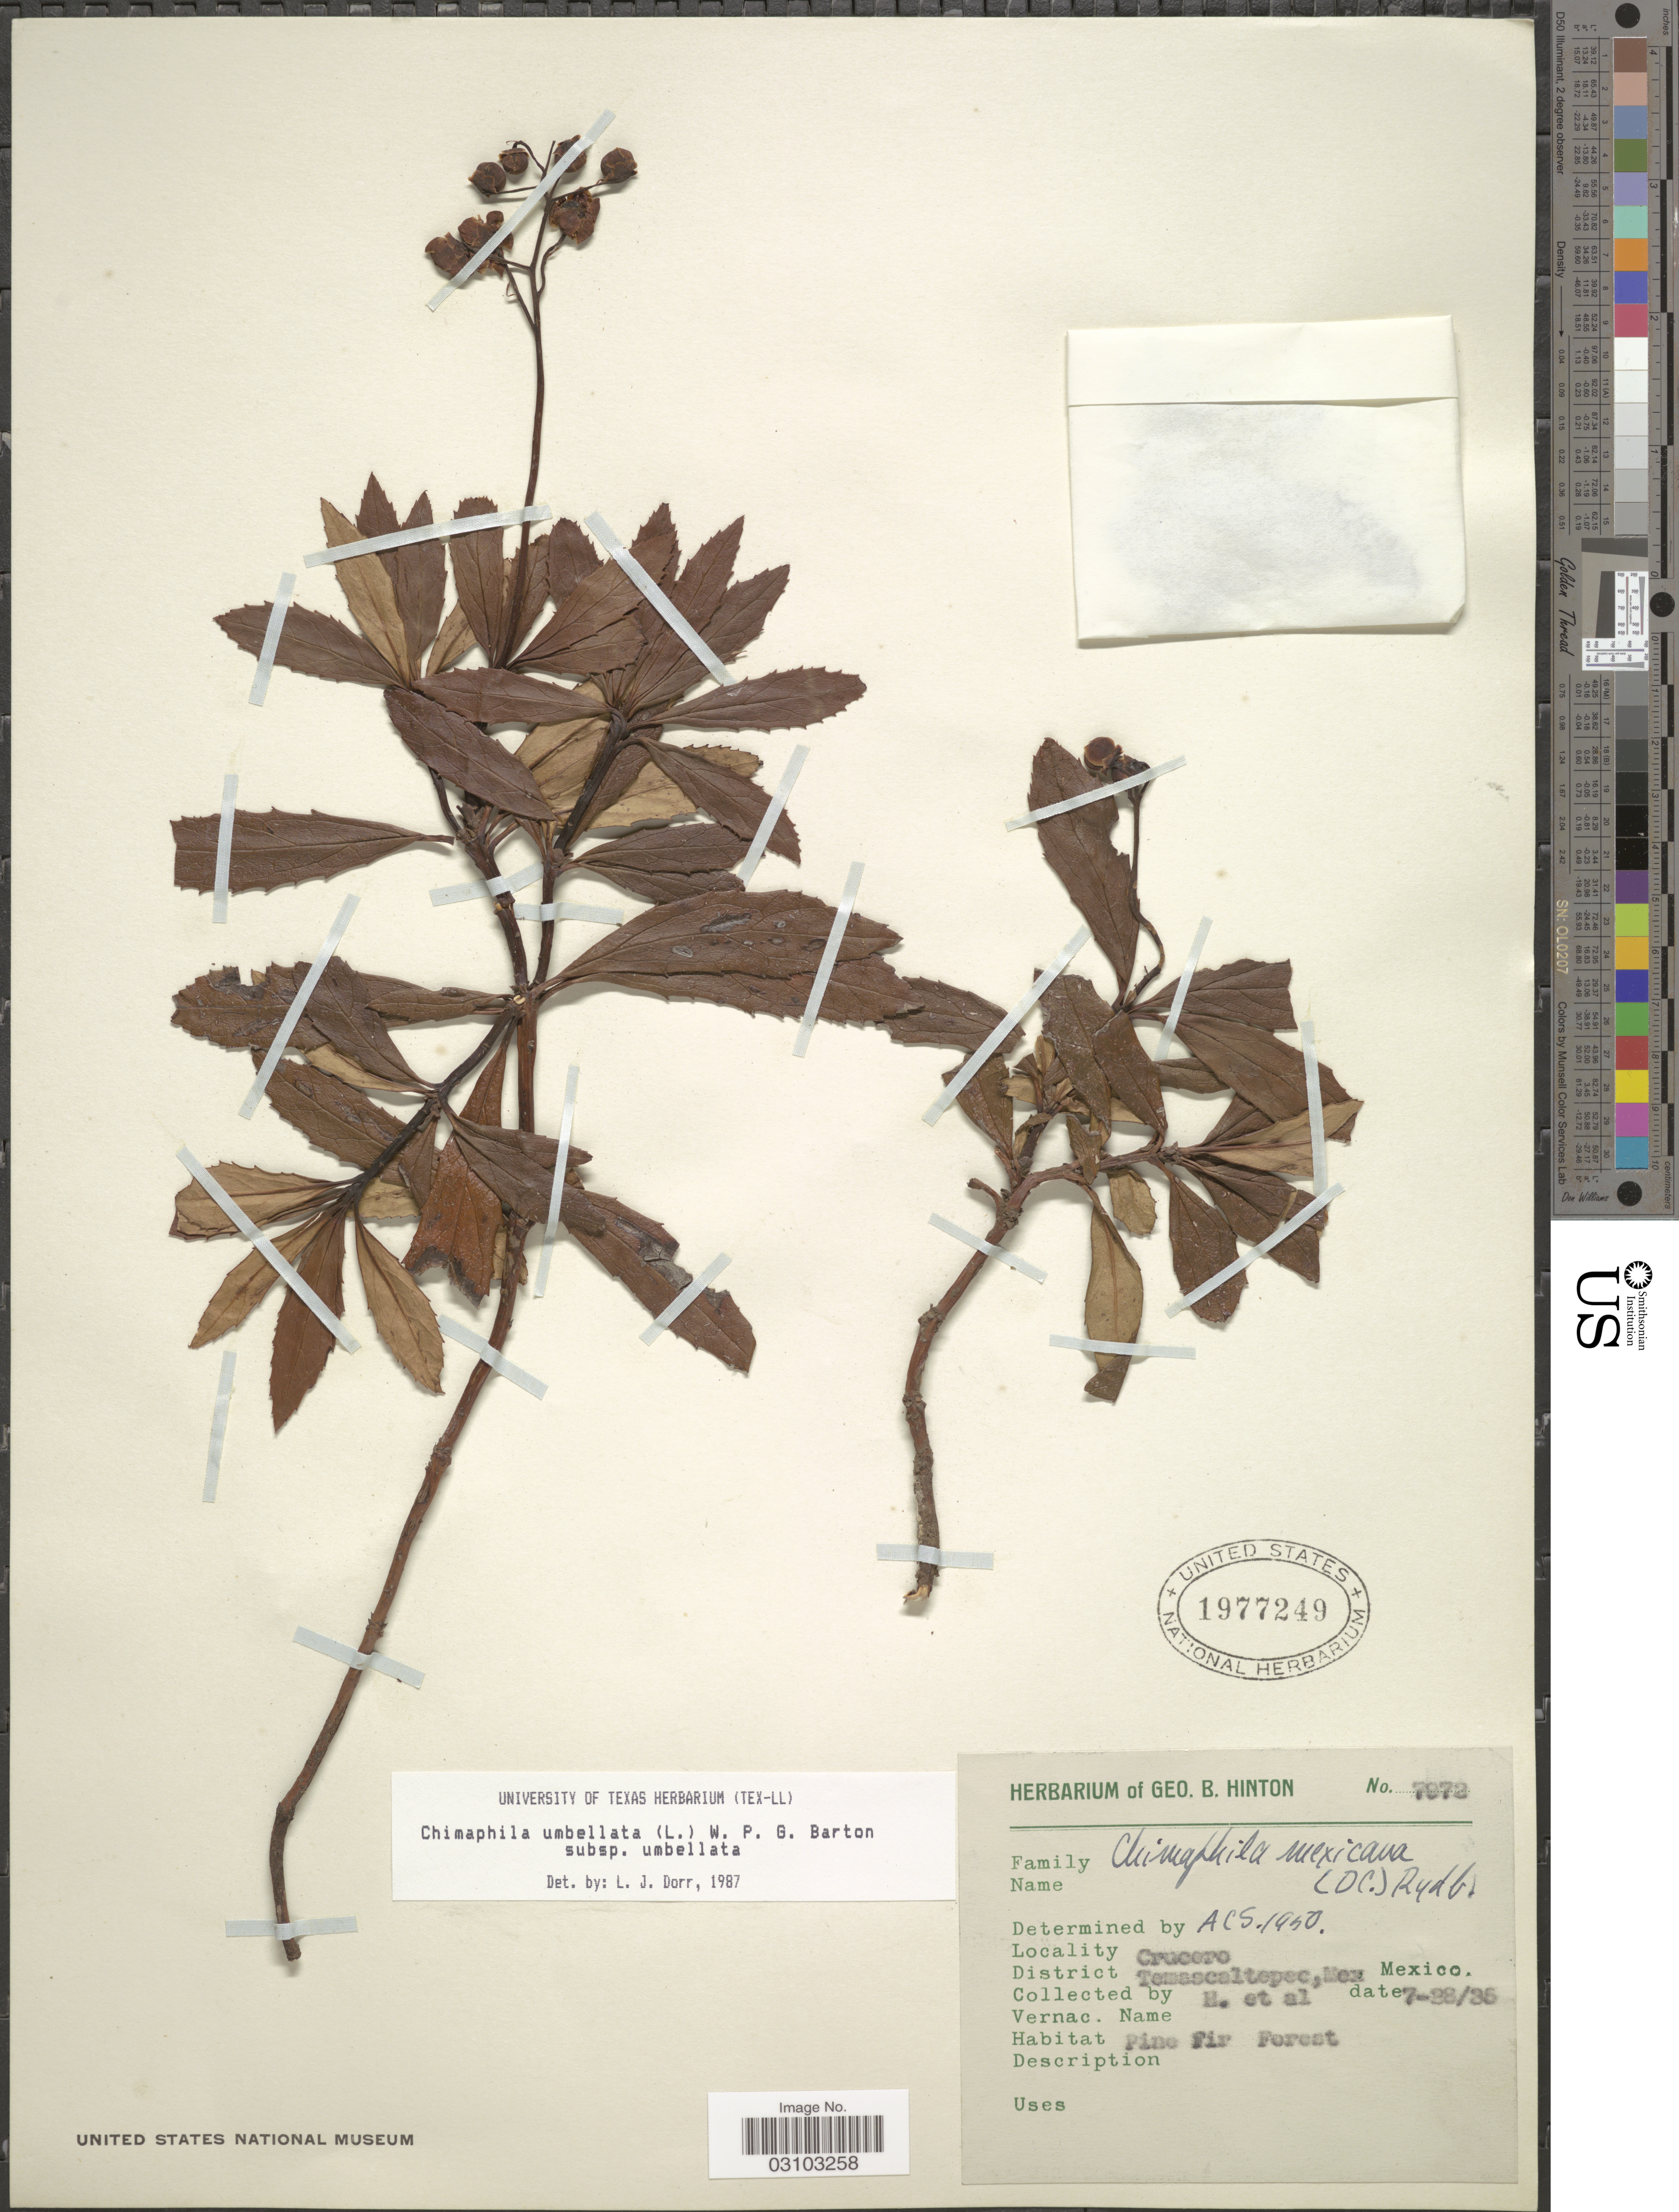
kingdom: Plantae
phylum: Tracheophyta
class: Magnoliopsida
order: Ericales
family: Ericaceae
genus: Chimaphila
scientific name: Chimaphila umbellata subsp. umbellata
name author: (L.) W.P.C. Barton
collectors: G. B. Hinton & et al.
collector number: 7972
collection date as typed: Transcribed d/m/y: 28/7/35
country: Mexico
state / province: México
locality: Crucero, District Temascaltepec.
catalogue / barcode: US 1977249